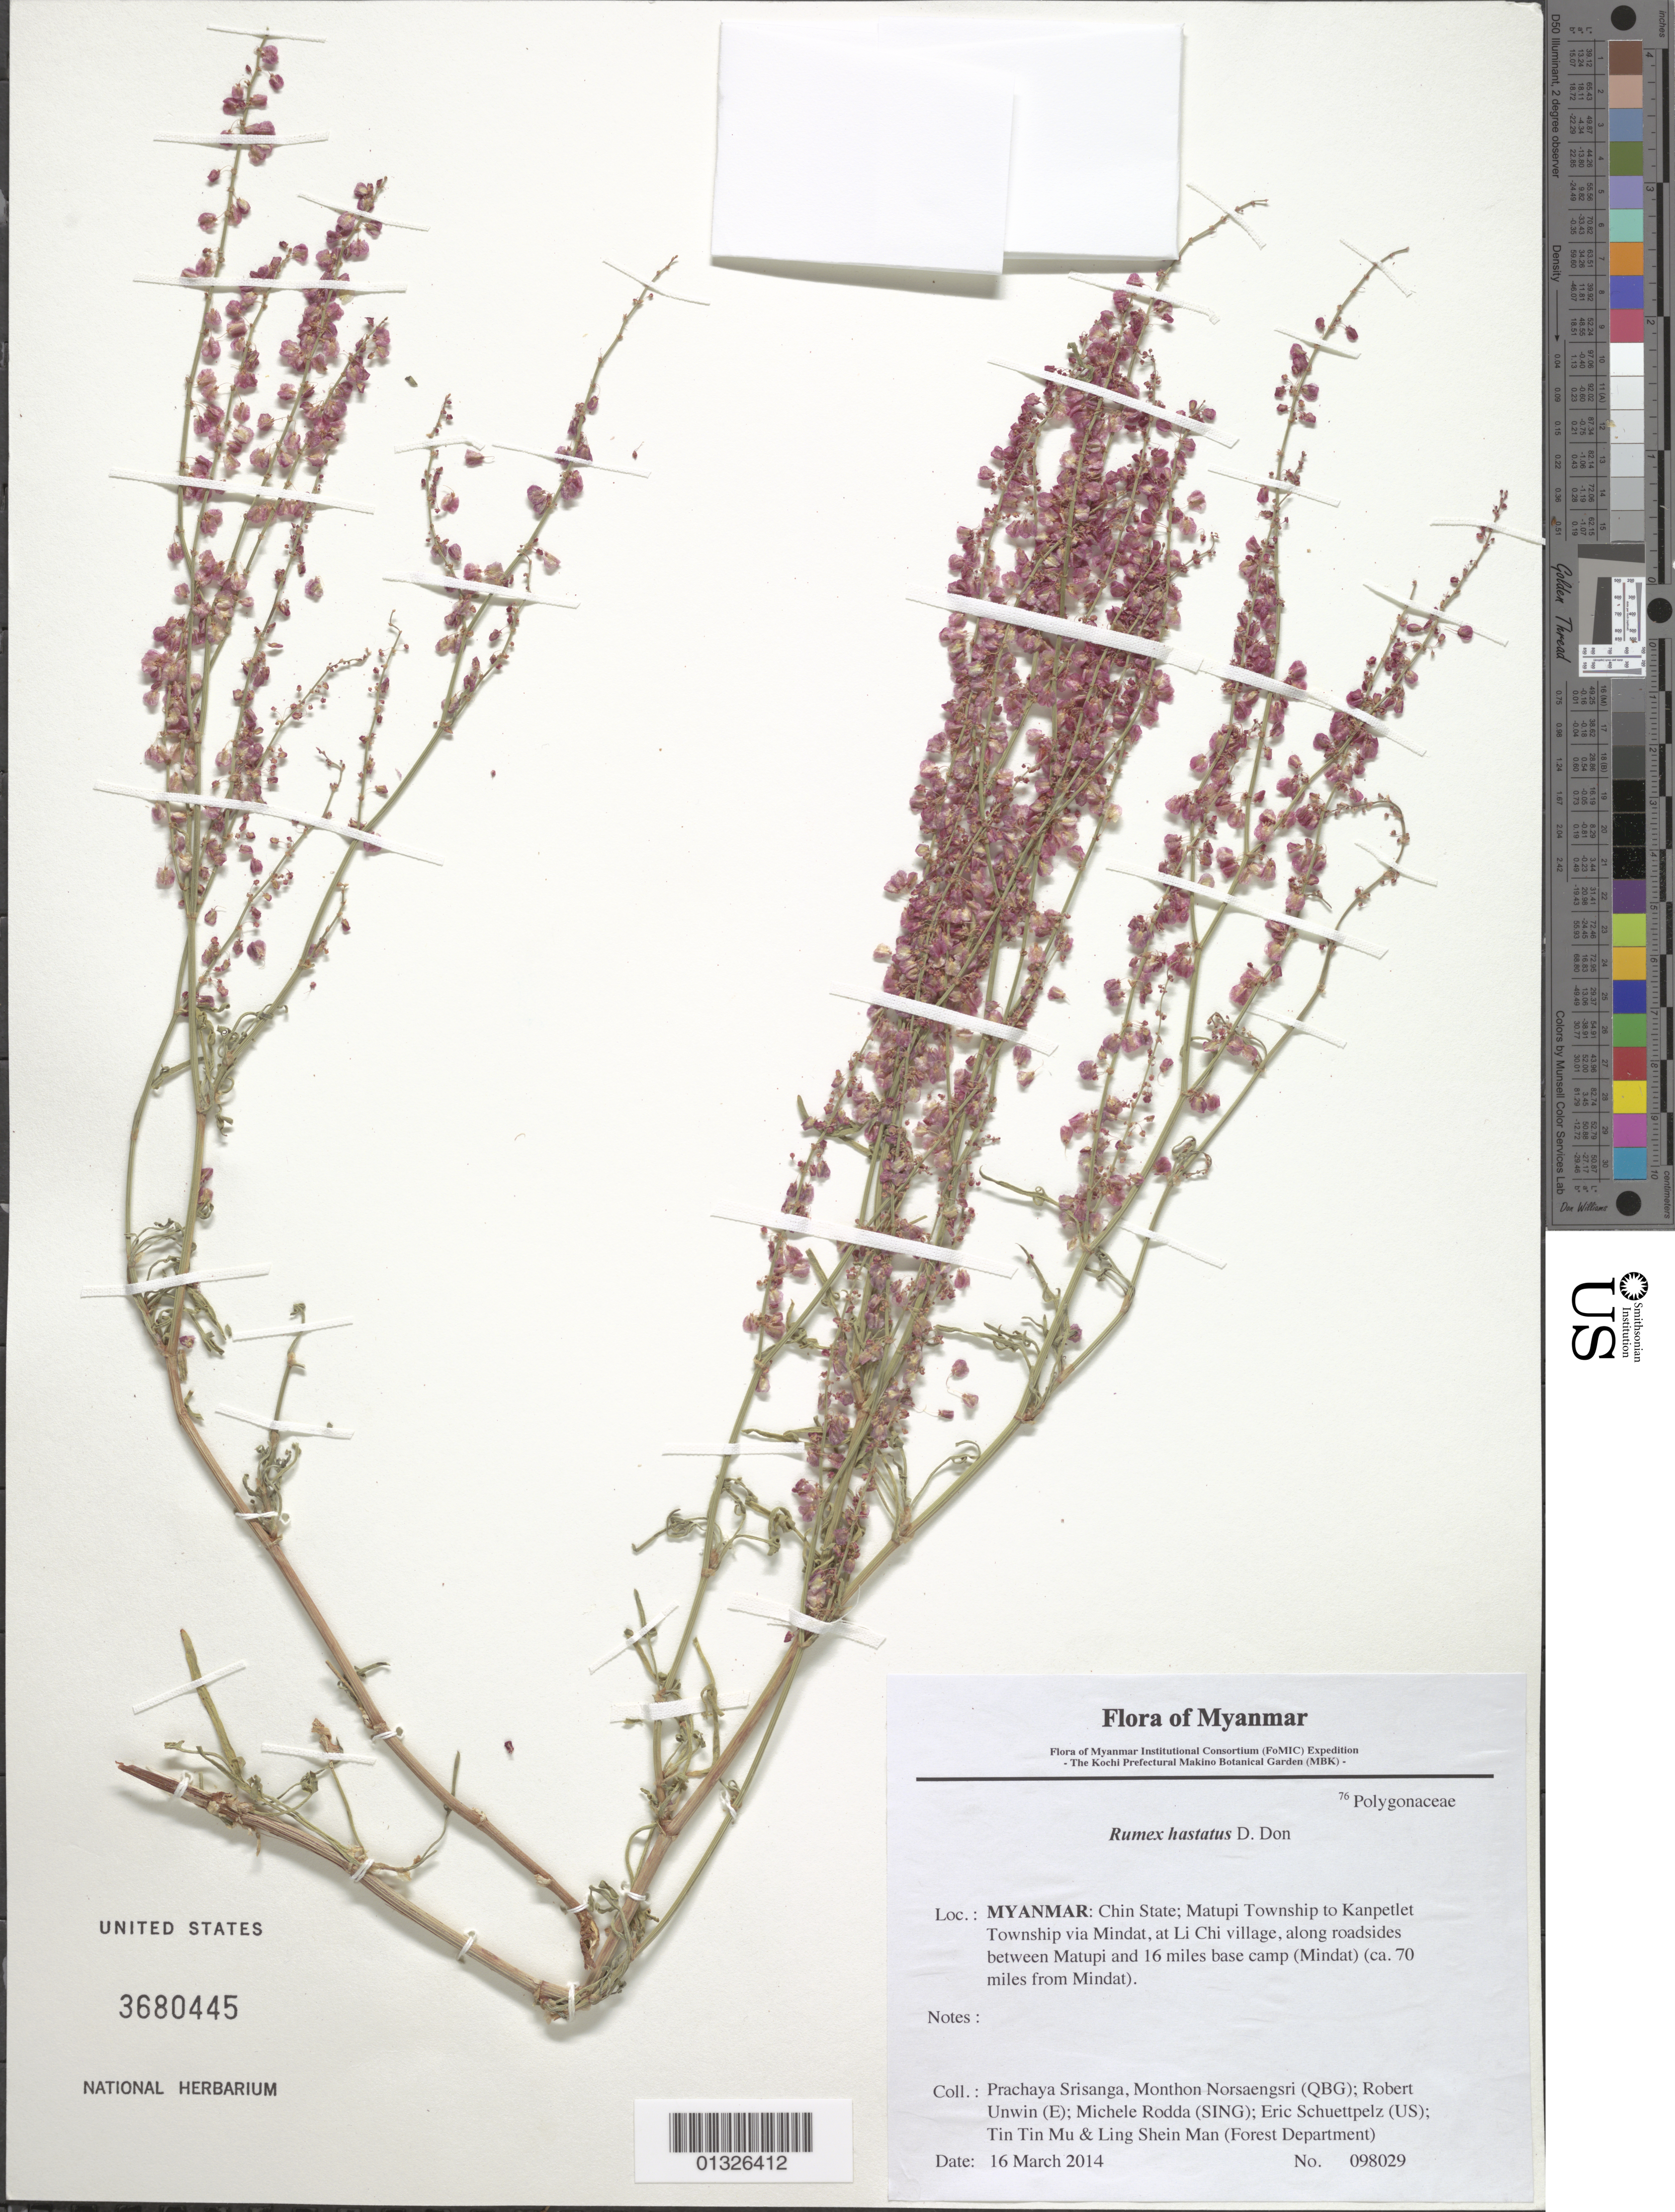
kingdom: Plantae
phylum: Tracheophyta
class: Magnoliopsida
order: Caryophyllales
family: Polygonaceae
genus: Rumex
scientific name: Rumex hastatus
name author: D. Don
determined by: Fujikawa, Kazumi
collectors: P. Srisanga, M. Norsaengsri, R. Unwin, M. Rodda, E. Schuettpelz, Tin Tin Mu & Ling Shein Man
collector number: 98029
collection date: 2014-03-16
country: Myanmar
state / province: Chin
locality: Matupi Township to Kanpetlet Township via Mindat, at Li Chi village, along roadsides between Matupi and 16 miles base camp (Mindat) (ca. 70 miles from Mindat).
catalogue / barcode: US 3680445